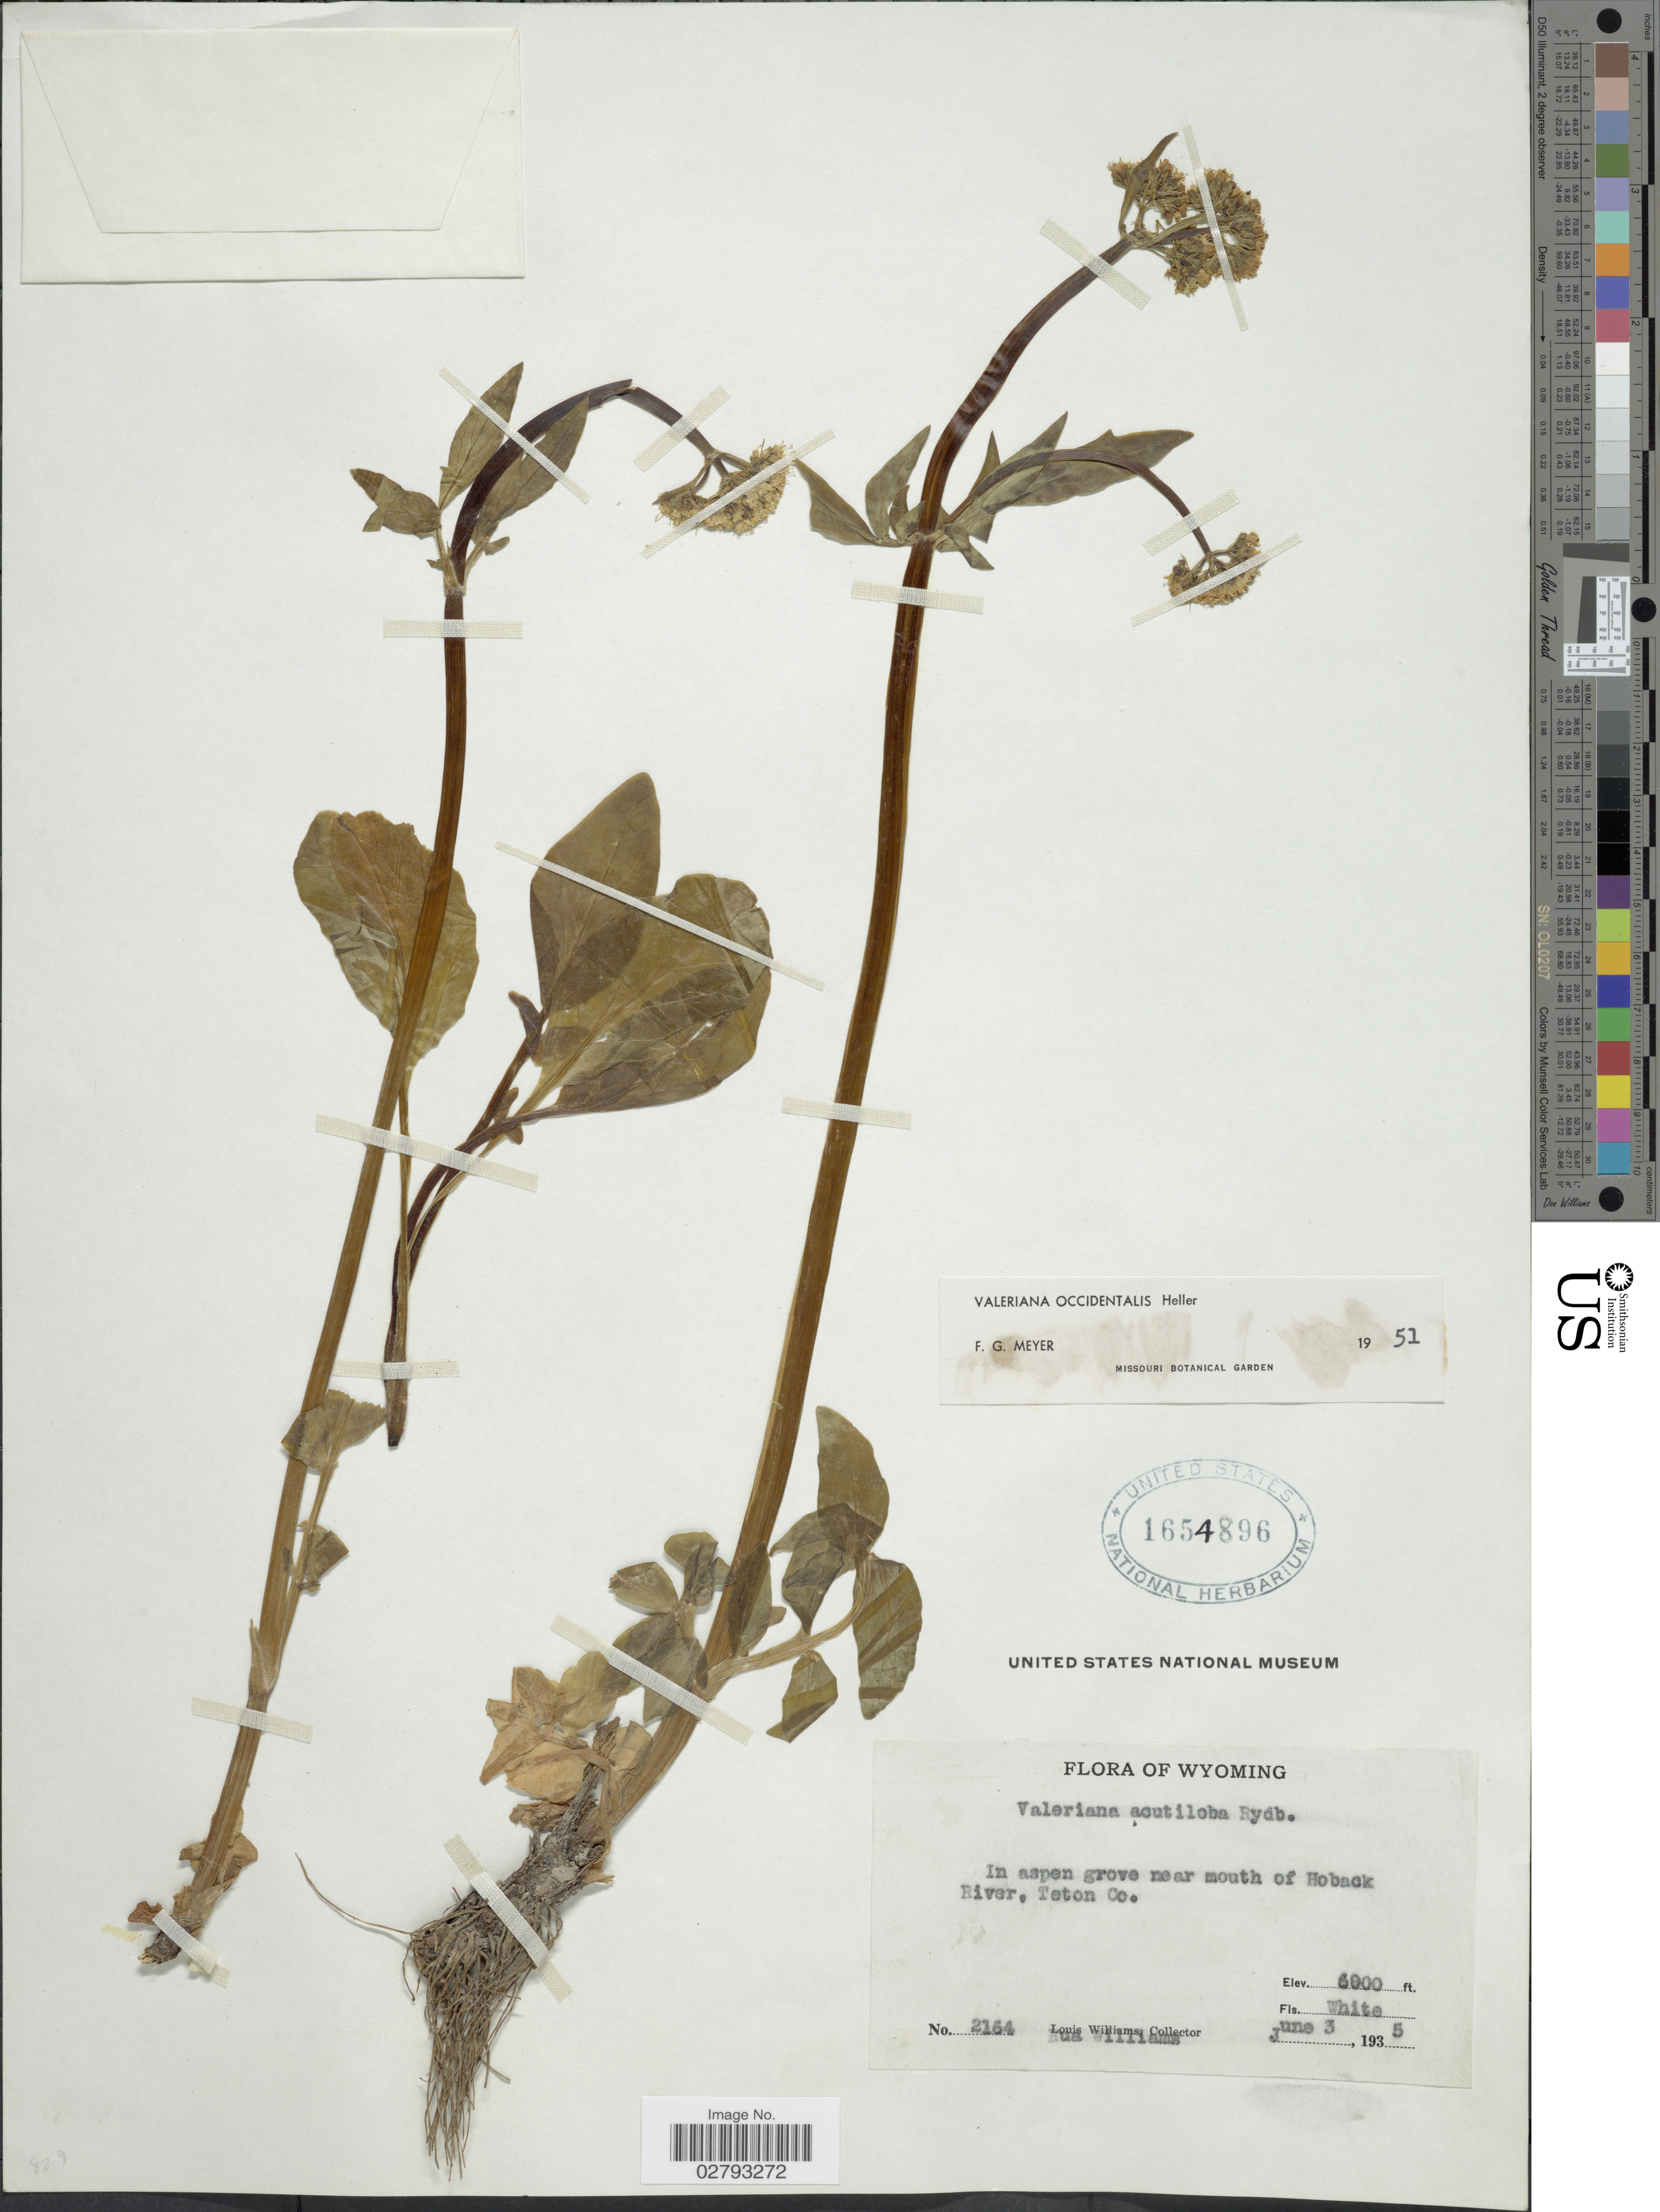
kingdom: Plantae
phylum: Tracheophyta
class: Magnoliopsida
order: Dipsacales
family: Caprifoliaceae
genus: Valeriana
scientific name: Valeriana occidentalis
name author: A. Heller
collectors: R. P. Williams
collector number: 2164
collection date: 1935-06-03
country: United States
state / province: Wyoming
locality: In aspen grove near mouth of Hoback River, Teton Co.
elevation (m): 1829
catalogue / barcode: US 1654896